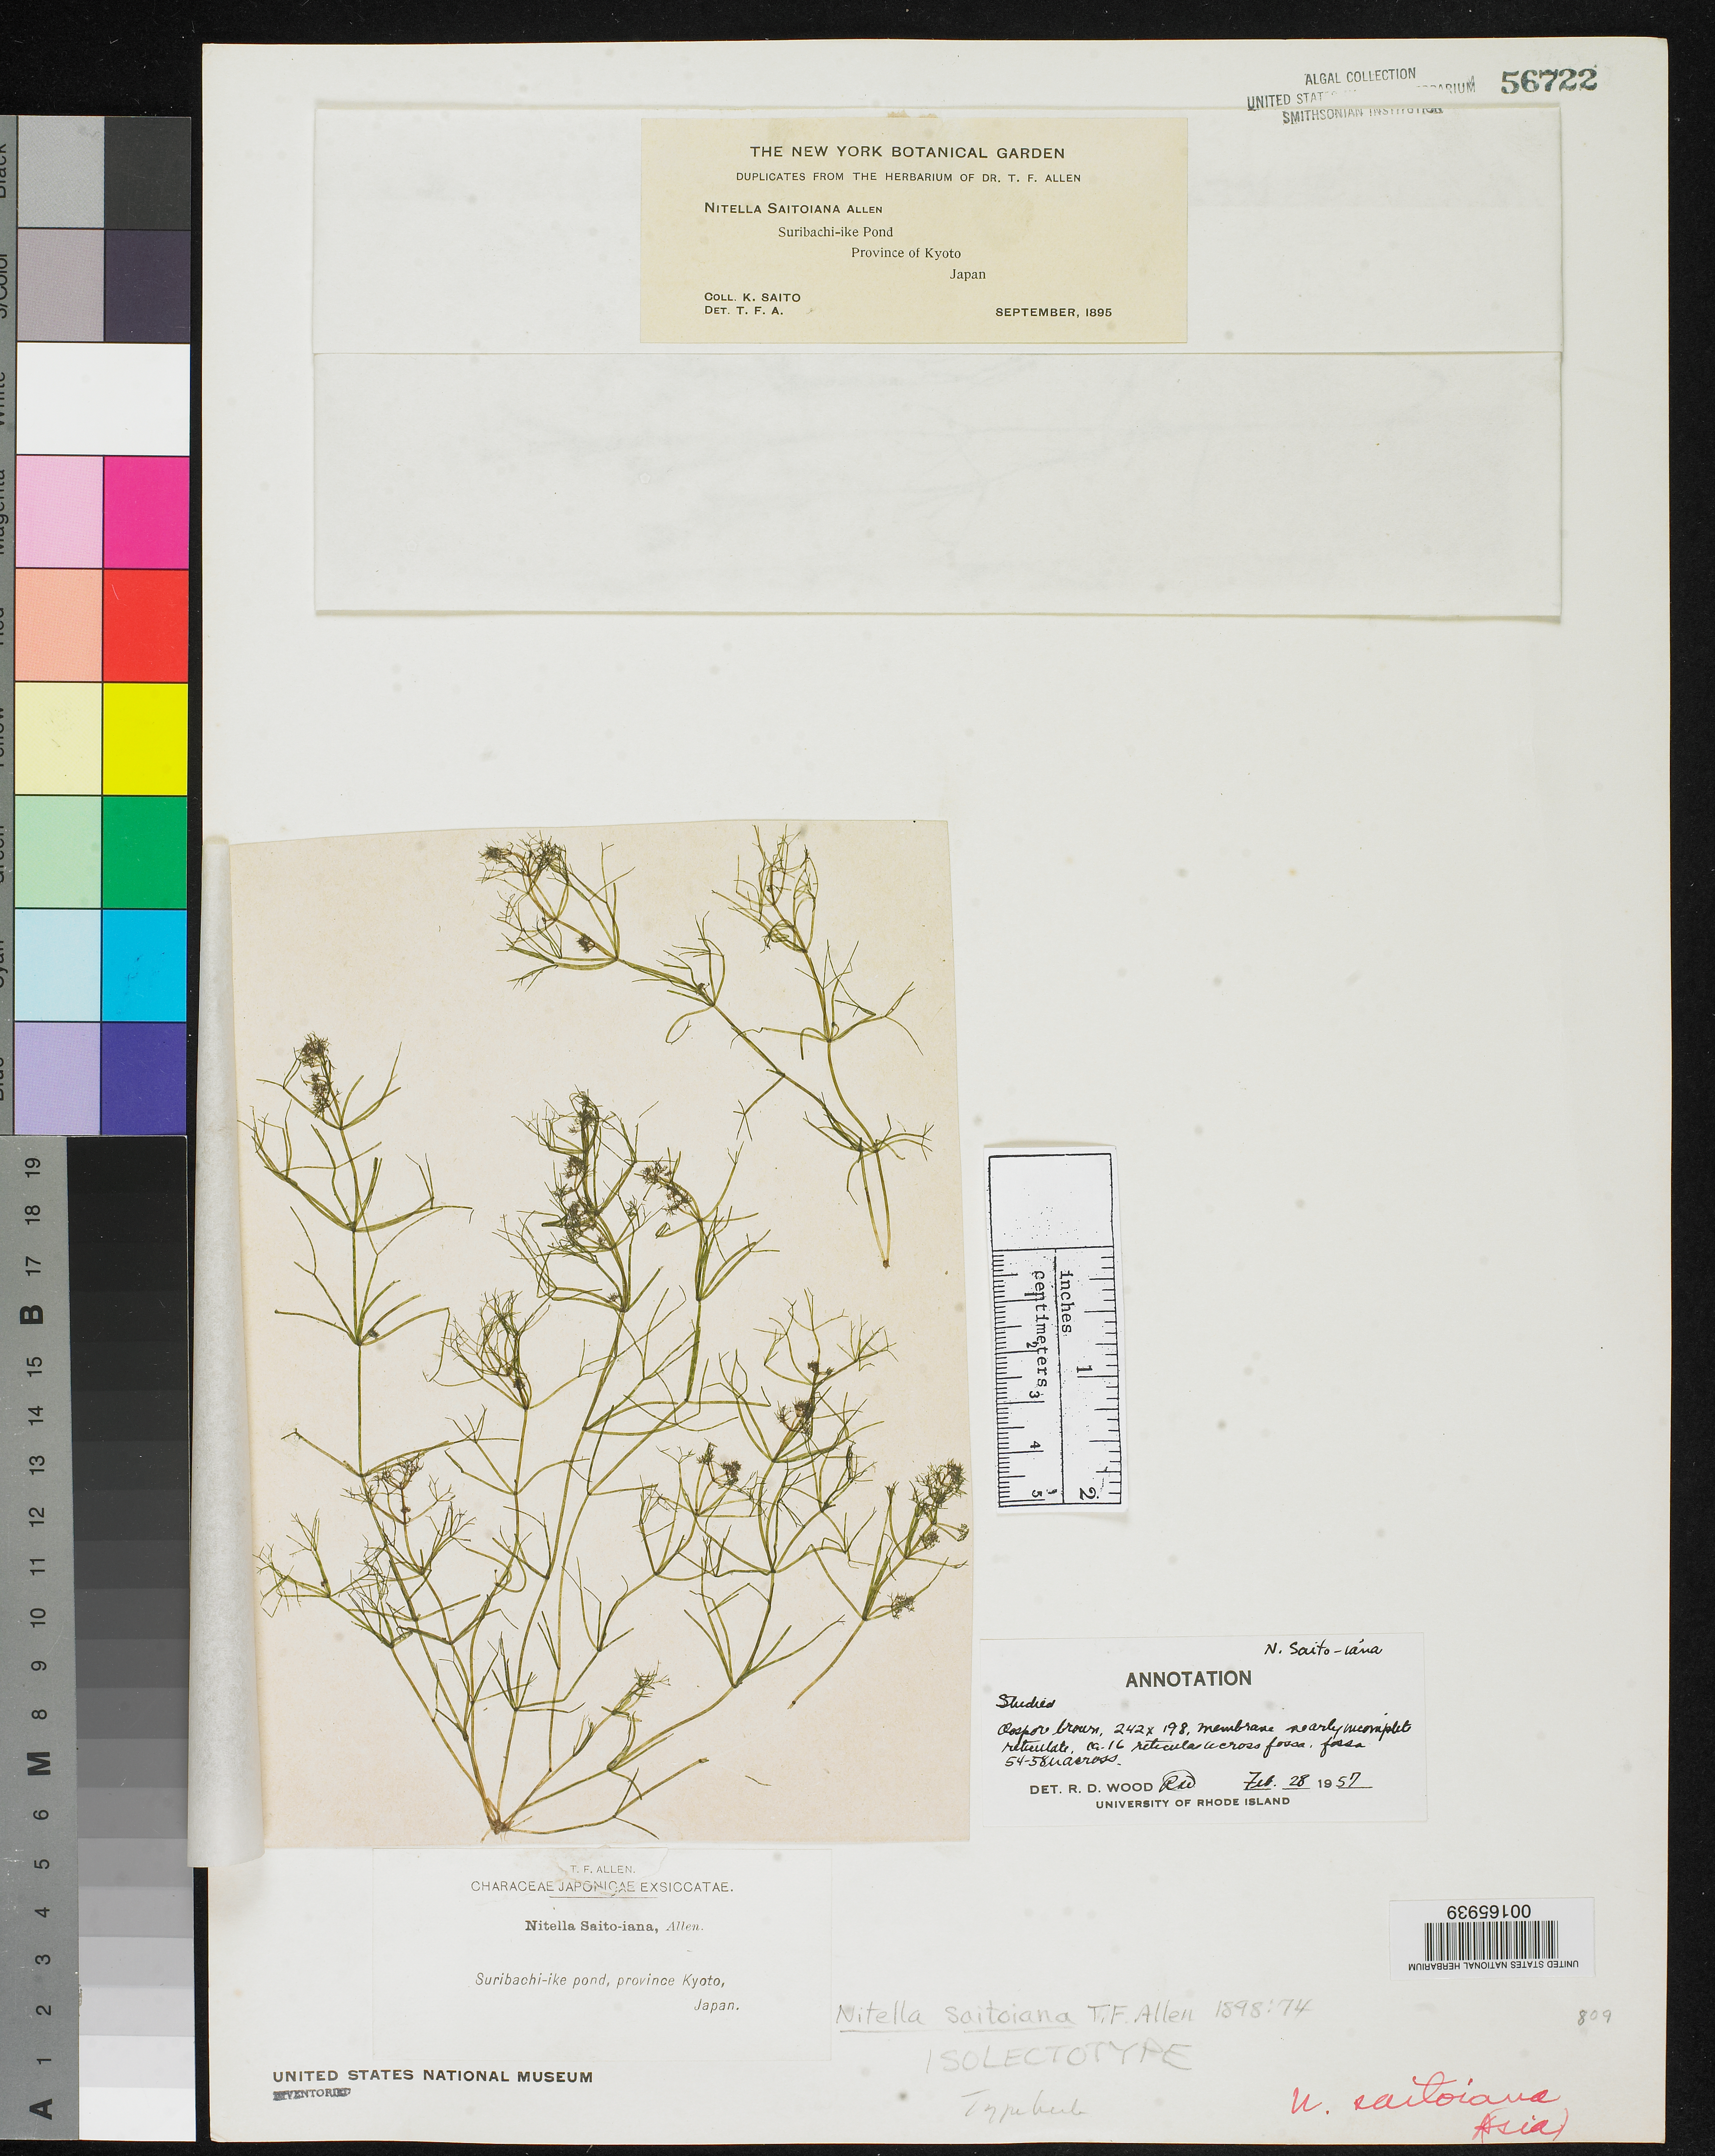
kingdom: Plantae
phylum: Charophyta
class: Charophyceae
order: Charales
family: Characeae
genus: Nitella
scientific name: Nitella saitoiana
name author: Allen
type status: Isolectotype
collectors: K. Saito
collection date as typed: Sep 1895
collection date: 1895-09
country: Japan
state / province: Kyoto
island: Honshu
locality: Suribachi-ike Pond.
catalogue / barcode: US 56722